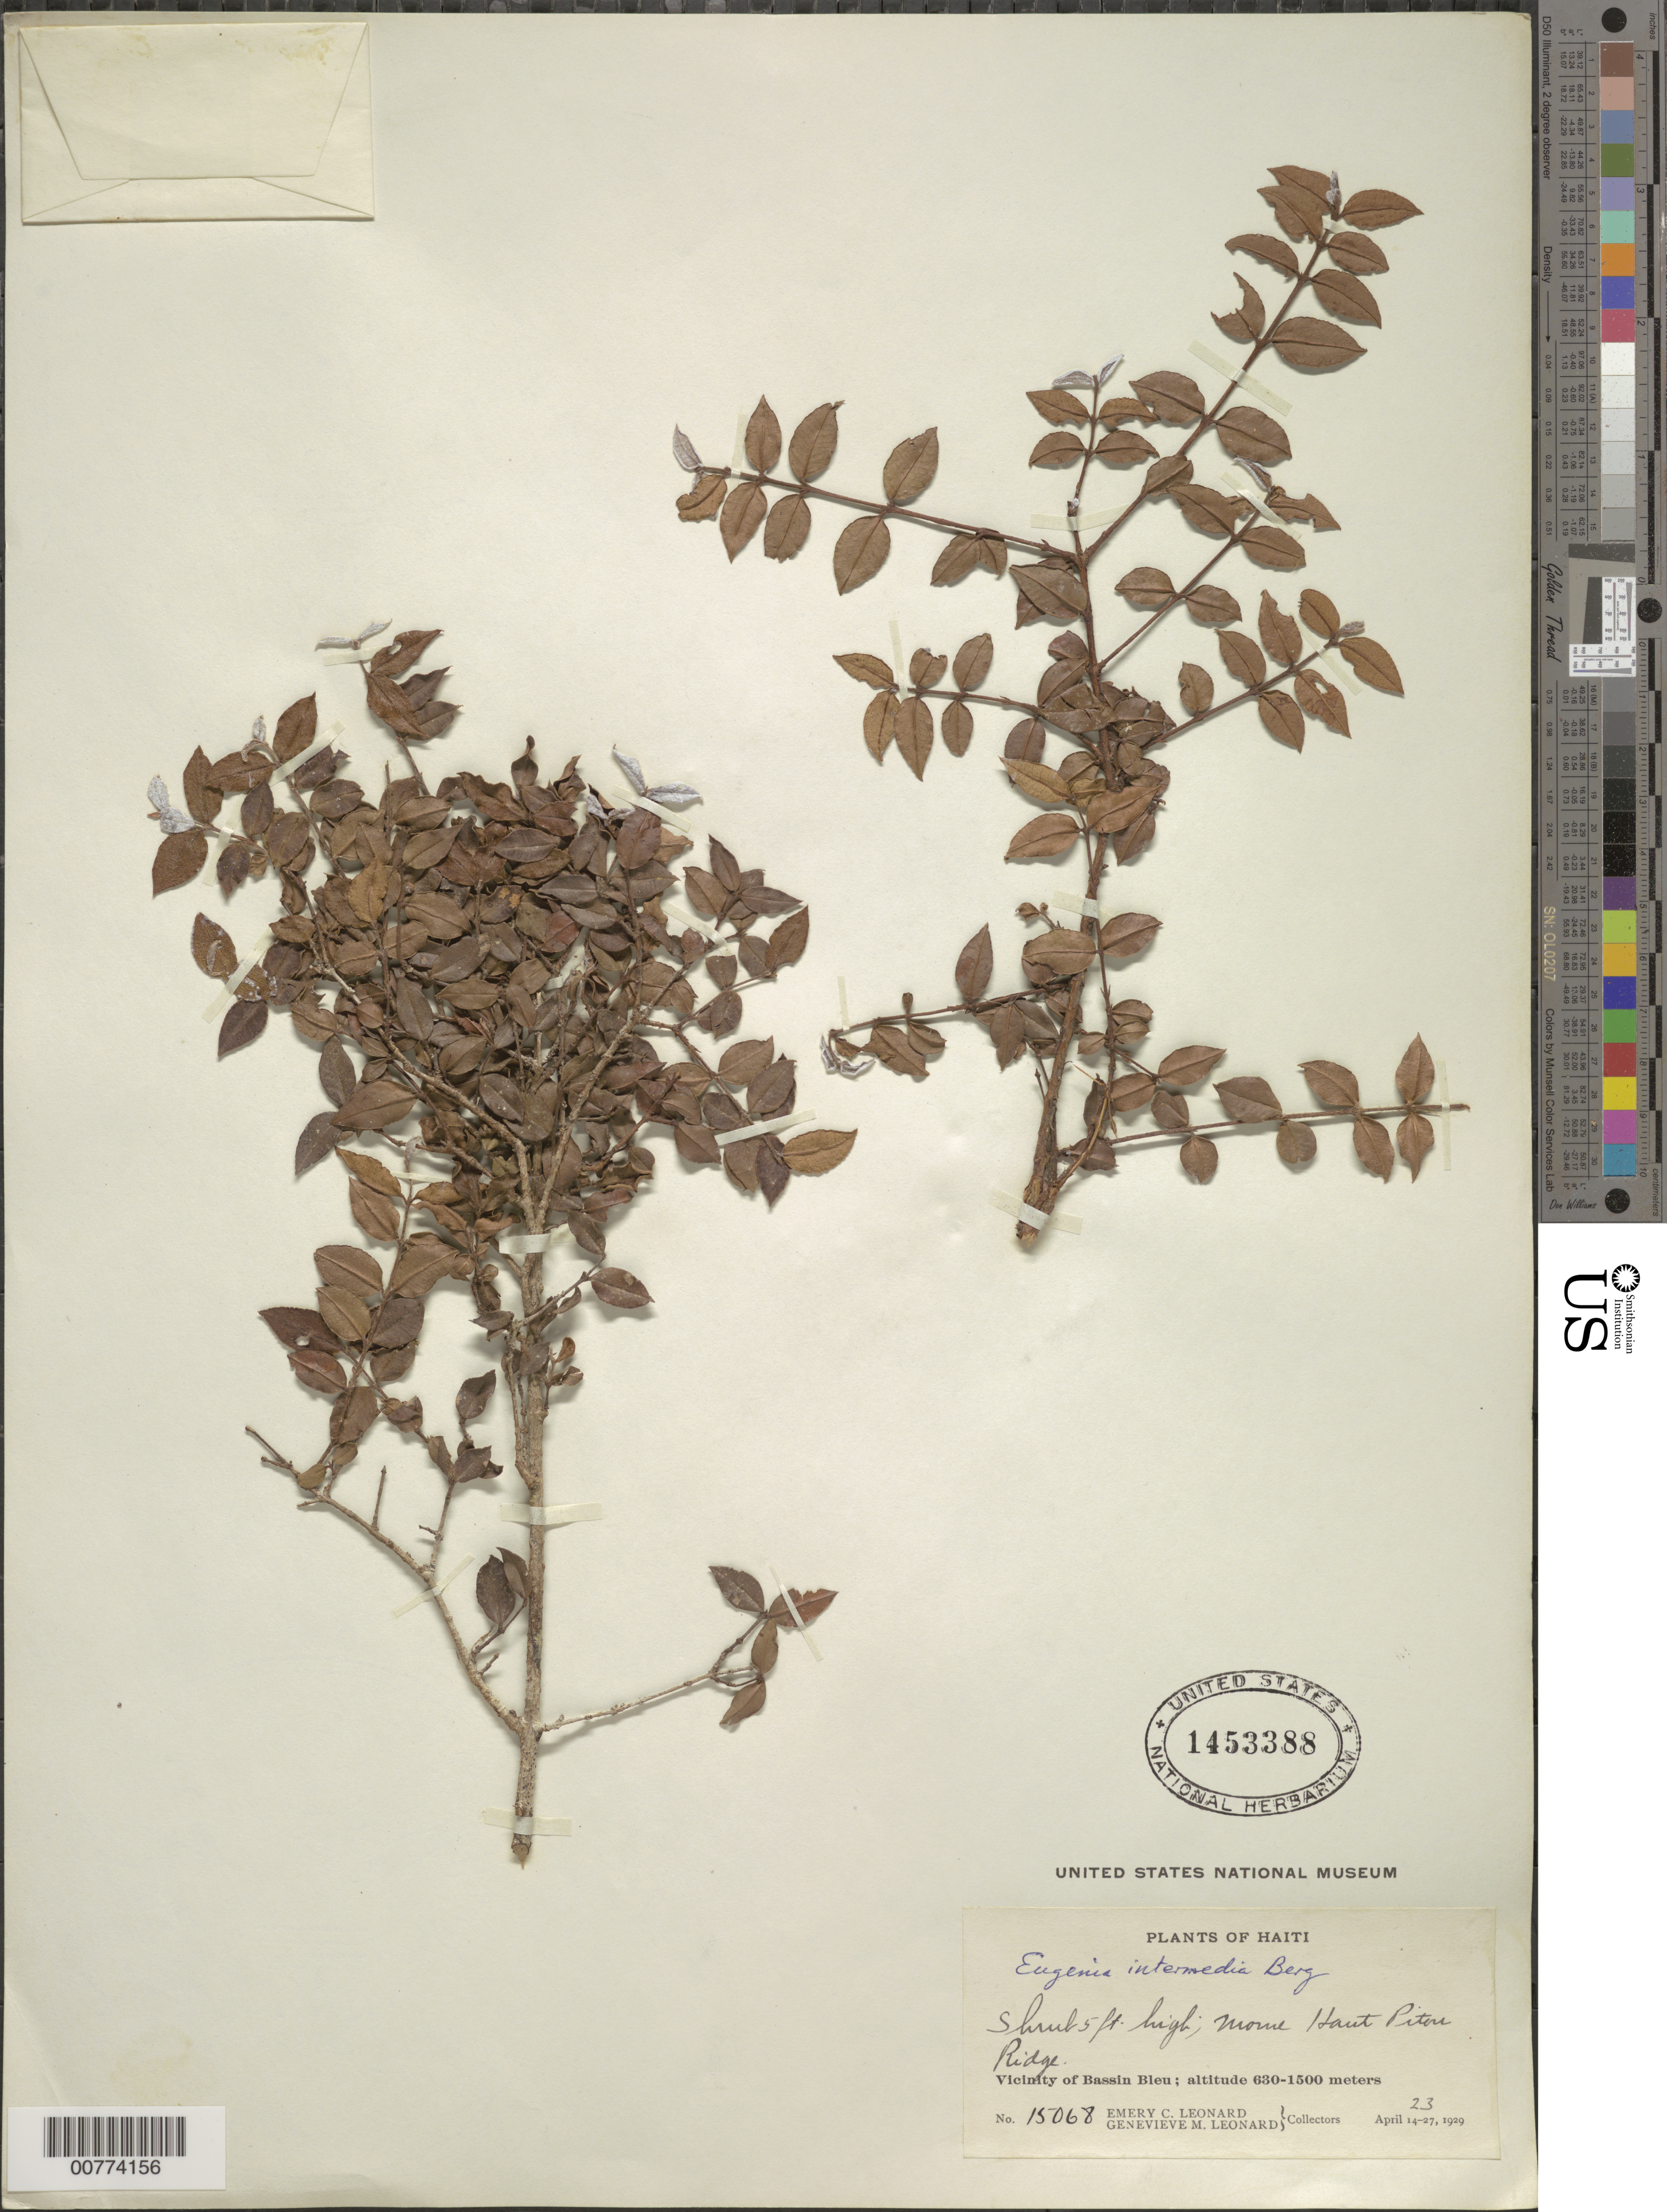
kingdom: Plantae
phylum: Tracheophyta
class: Magnoliopsida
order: Myrtales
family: Myrtaceae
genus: Eugenia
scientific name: Eugenia intermedia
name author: O. Berg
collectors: E. C. Leonard & G. M. Leonard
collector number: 15068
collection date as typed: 23 Apr 1929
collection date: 1929-04-23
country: Haiti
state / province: Nord-Ouest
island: Hispaniola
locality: Vicinity of Bassin Bleu, Morne Haut, Piton Ridge.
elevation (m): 630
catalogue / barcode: US 1453388